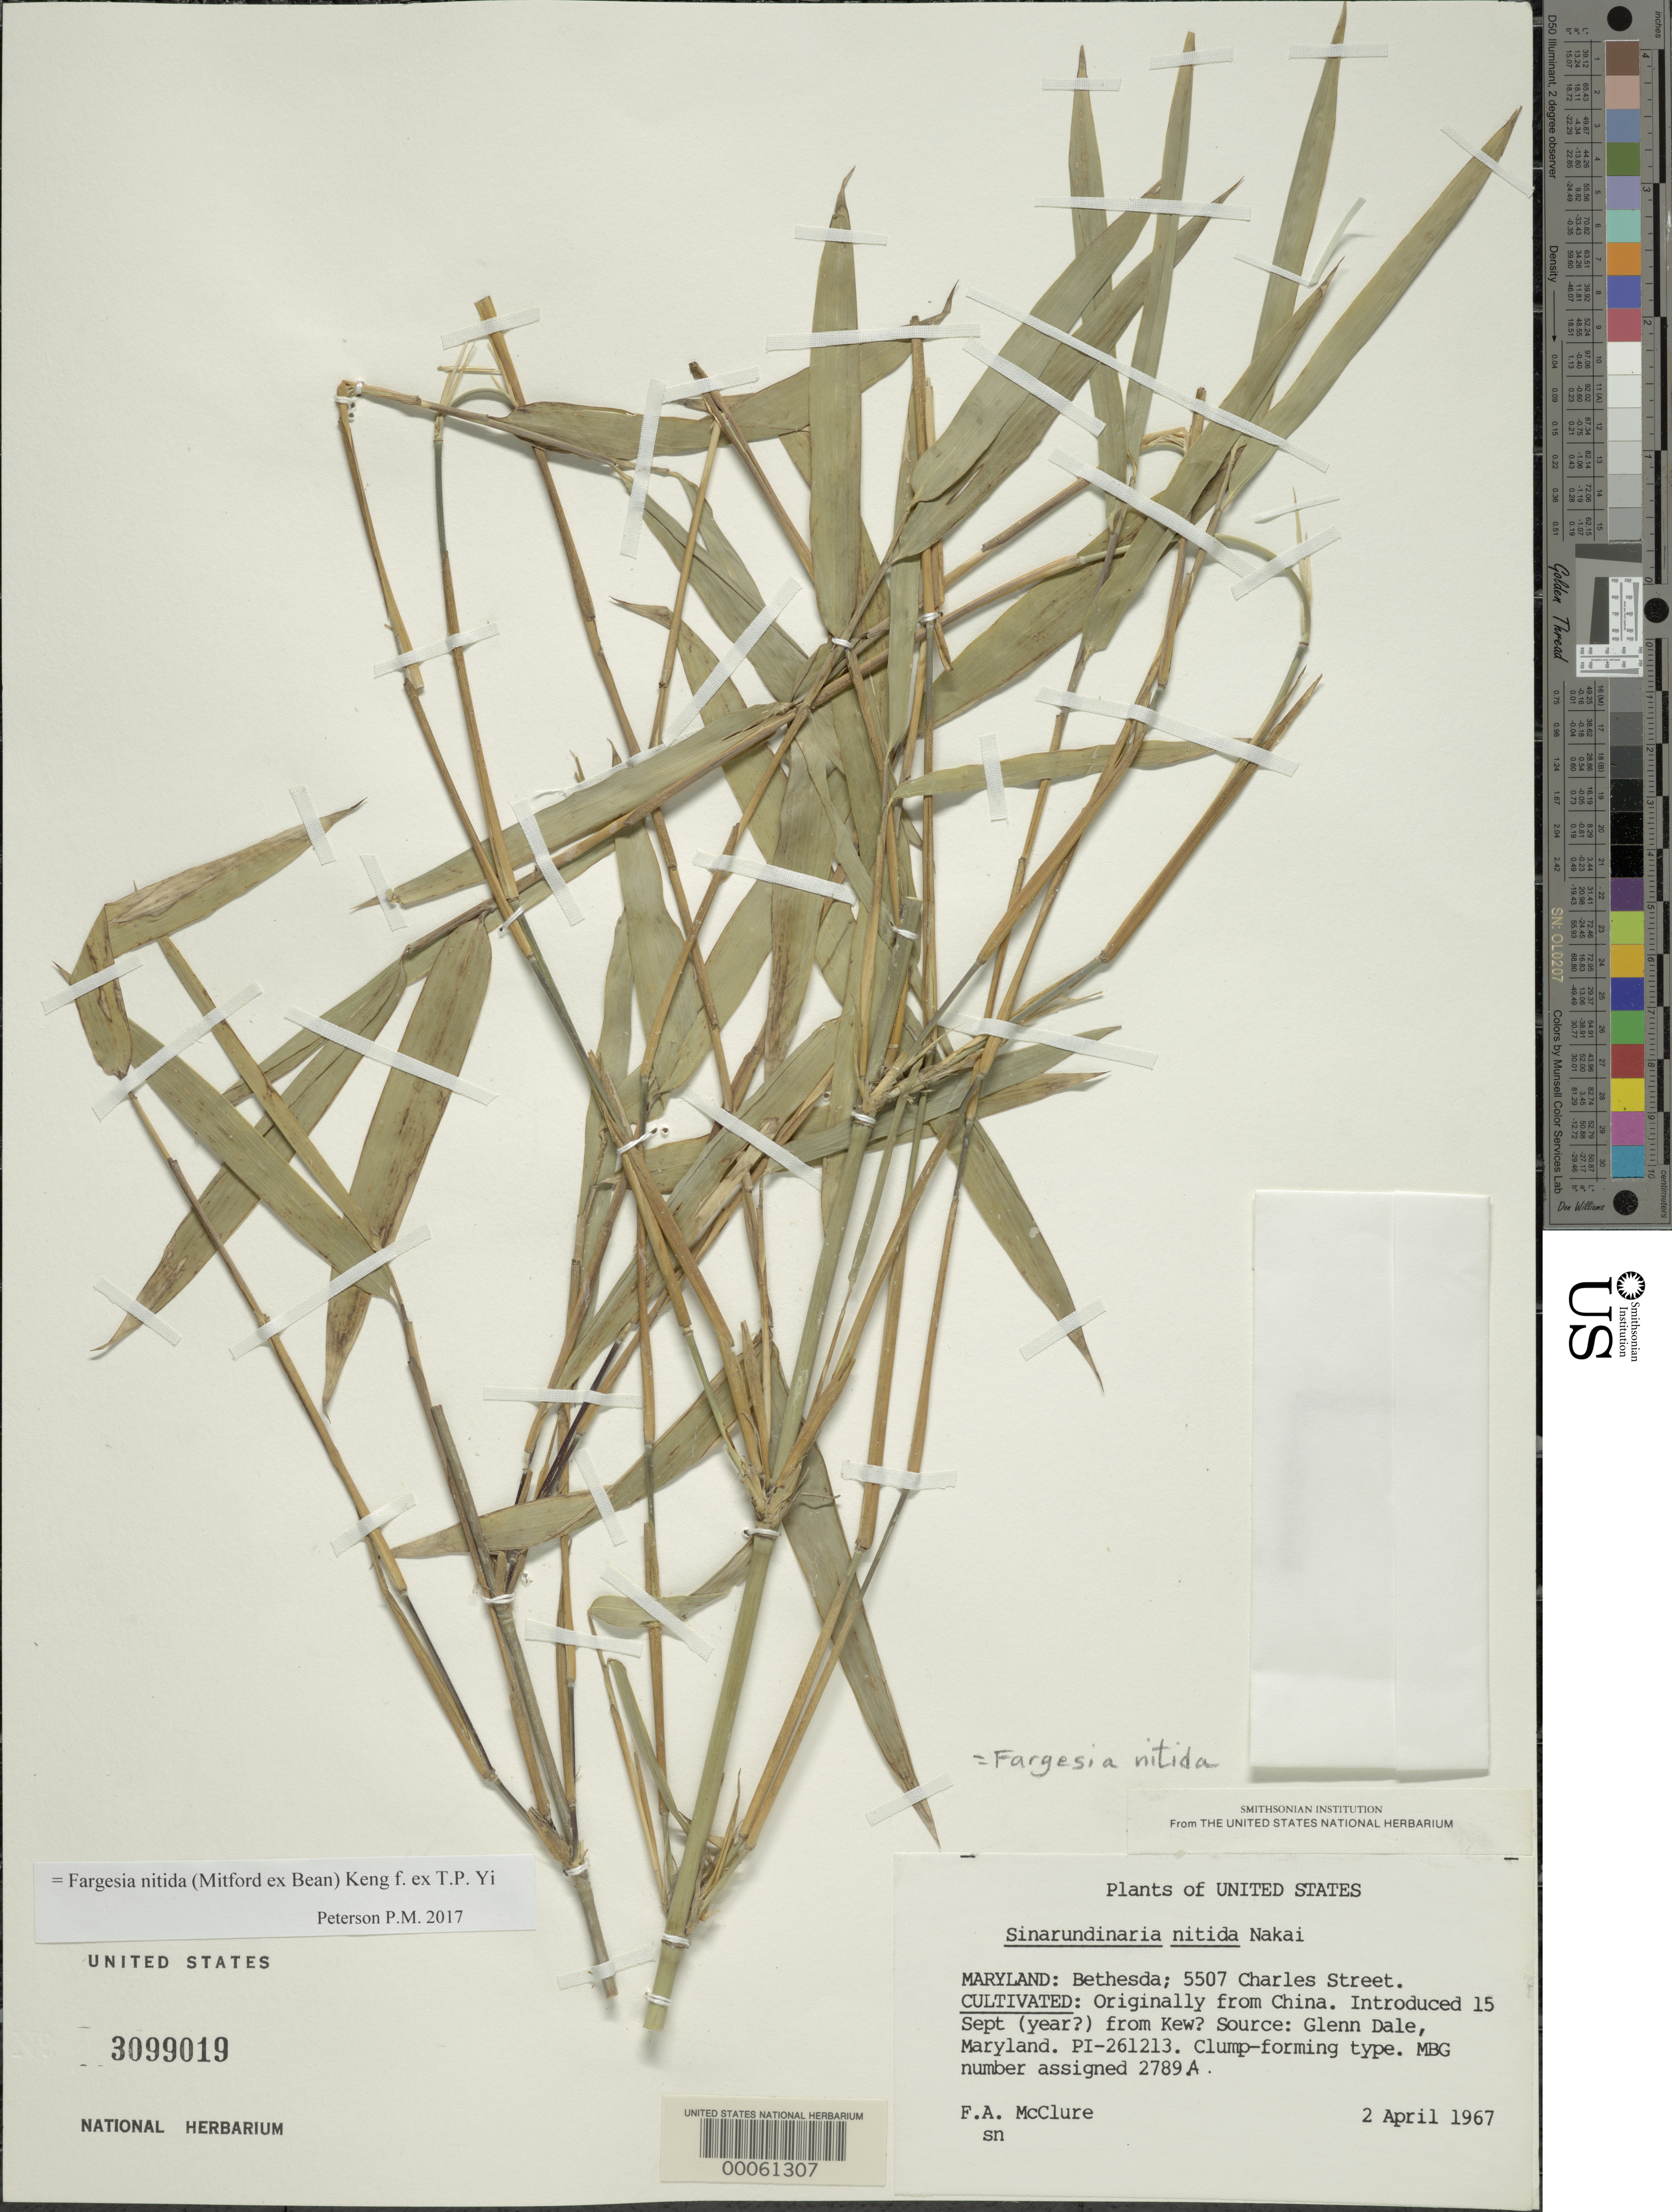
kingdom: Plantae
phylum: Tracheophyta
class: Liliopsida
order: Poales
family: Poaceae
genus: Fargesia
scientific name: Fargesia nitida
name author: (Mitford ex Stapf) Keng f. ex T.P. Yi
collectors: F. A. McClure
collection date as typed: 02 Apr 1967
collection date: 1967-04-02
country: United States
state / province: Maryland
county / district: Montgomery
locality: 5507 Charles Street, Bethesda (McClure's garden)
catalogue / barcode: US 3099019